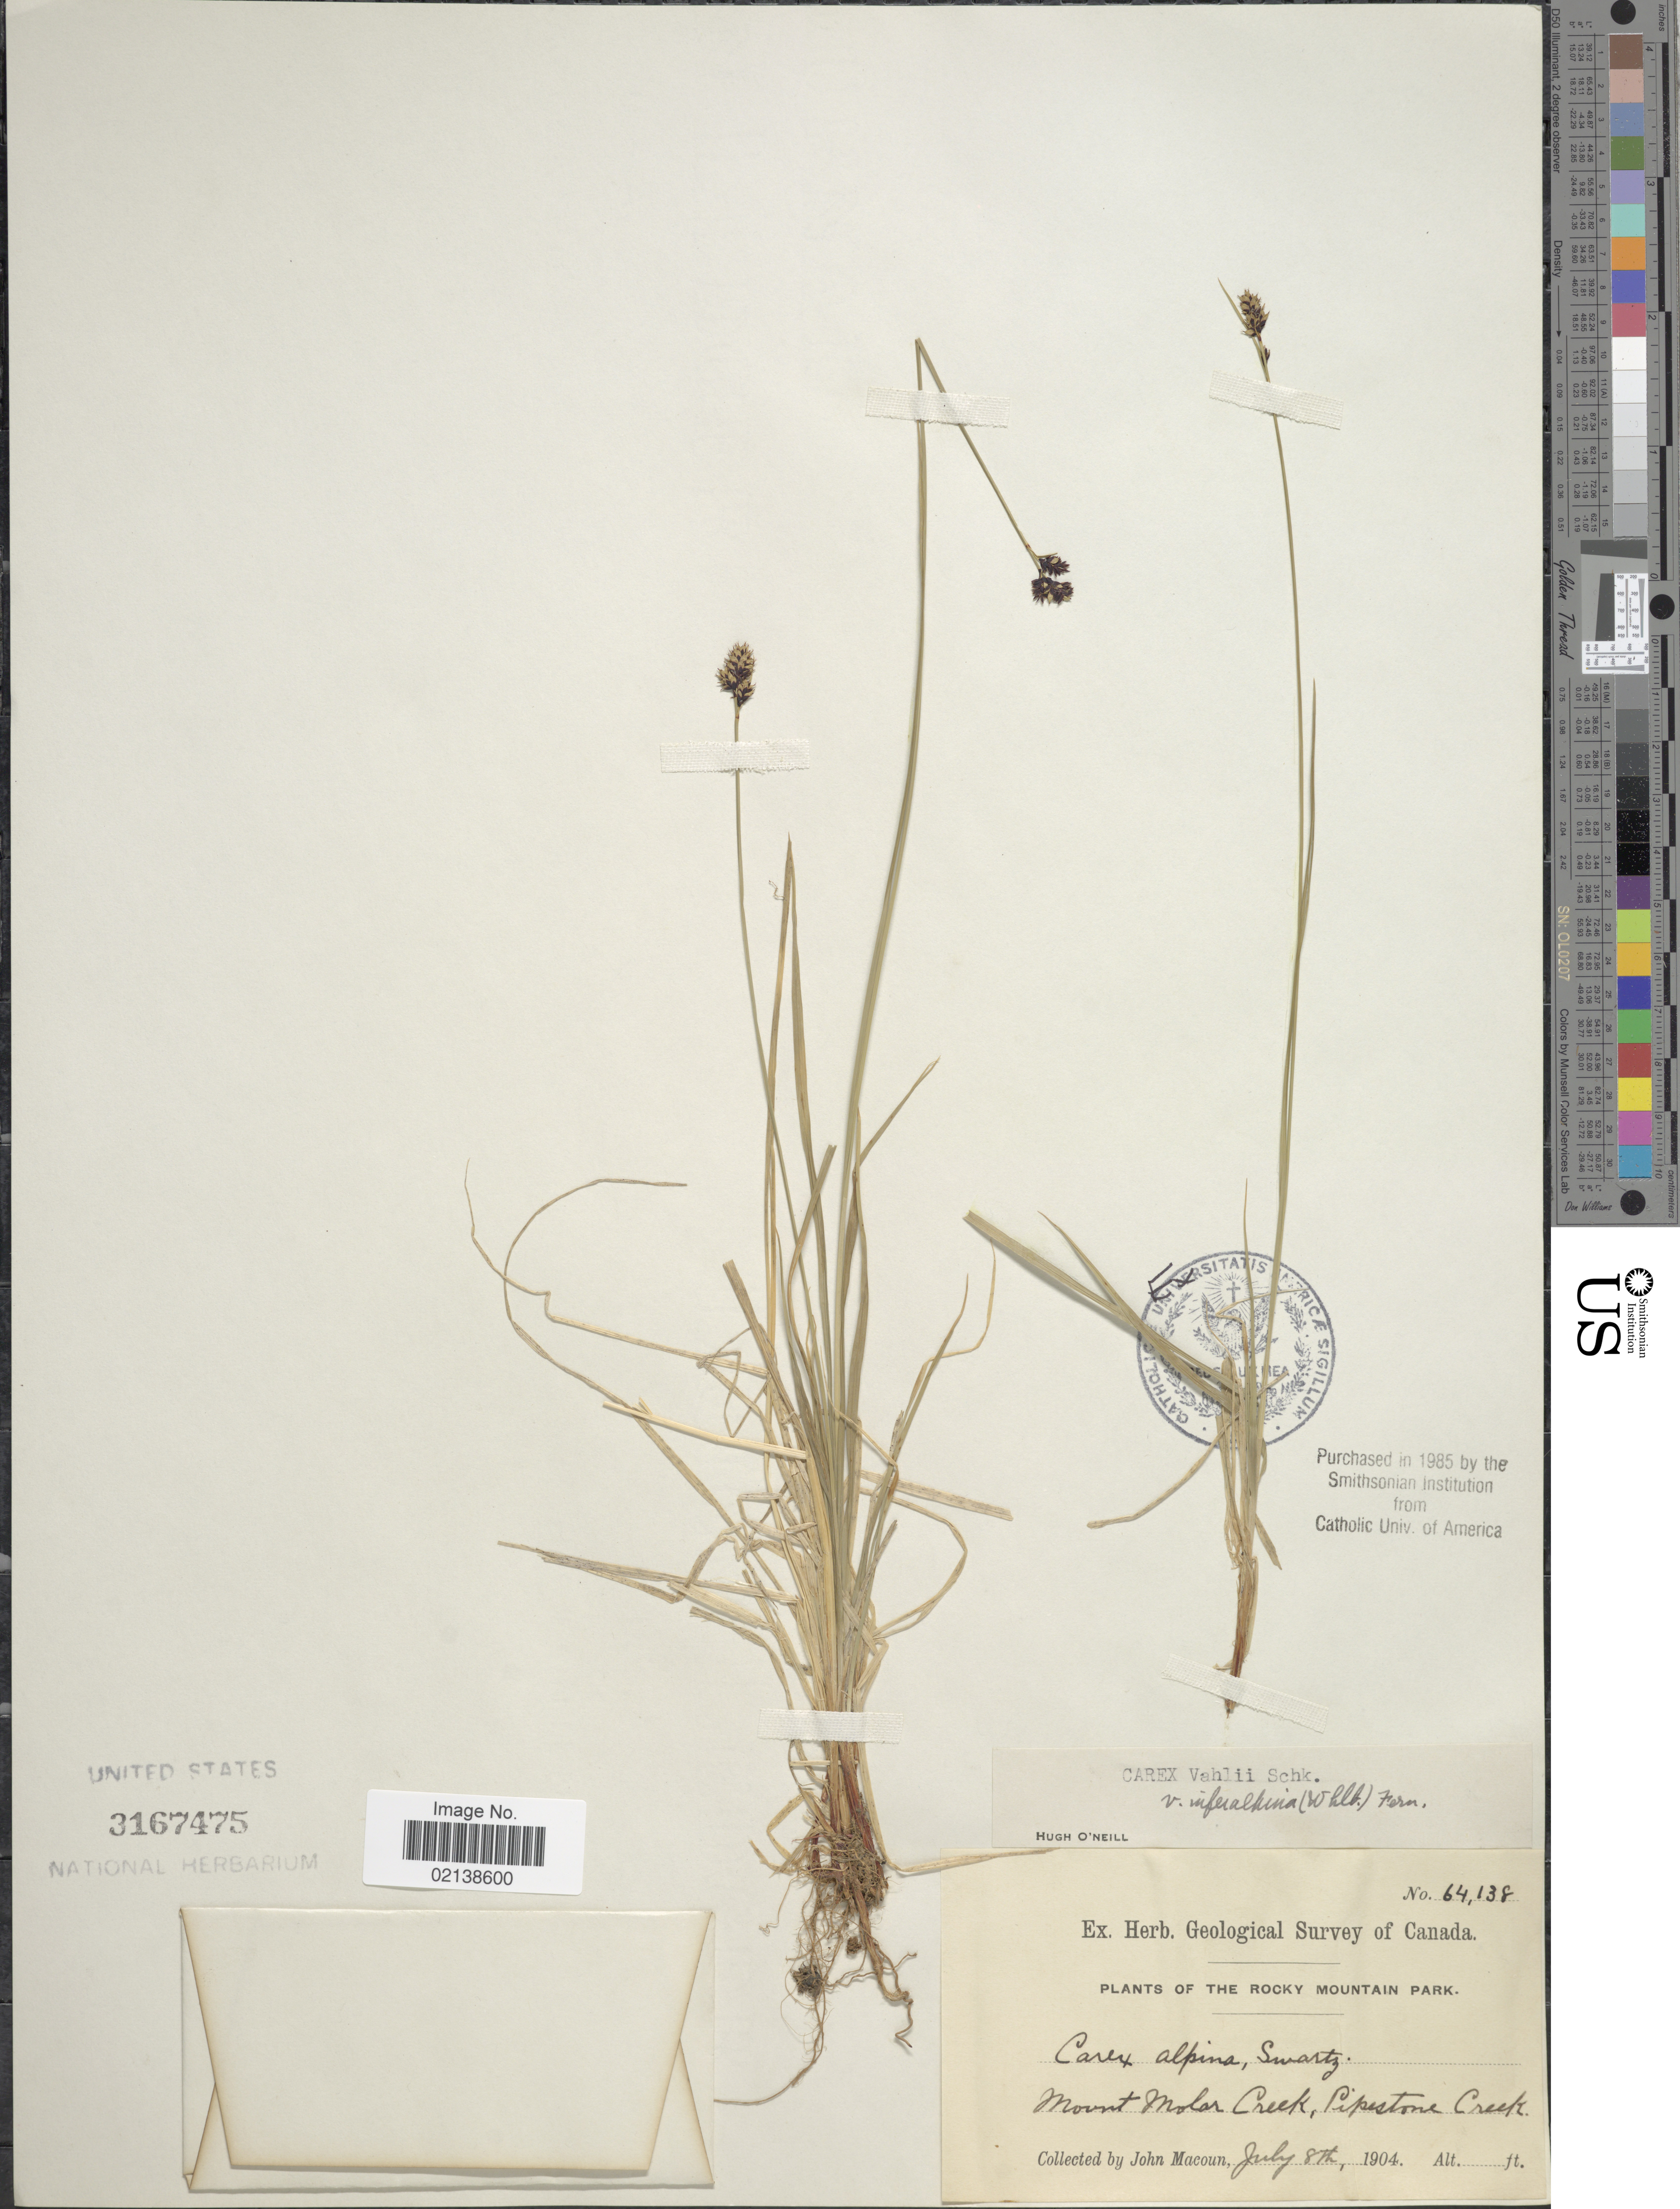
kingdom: Plantae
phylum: Tracheophyta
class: Liliopsida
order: Poales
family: Cyperaceae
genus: Carex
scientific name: Carex media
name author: R. Br.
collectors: J. M. Macoun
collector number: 64138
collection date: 1904-07-08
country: Canada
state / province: Alberta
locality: The Rocky Mountain Park, Mount Molar Creek, Pipestone Creek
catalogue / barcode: US 3167475